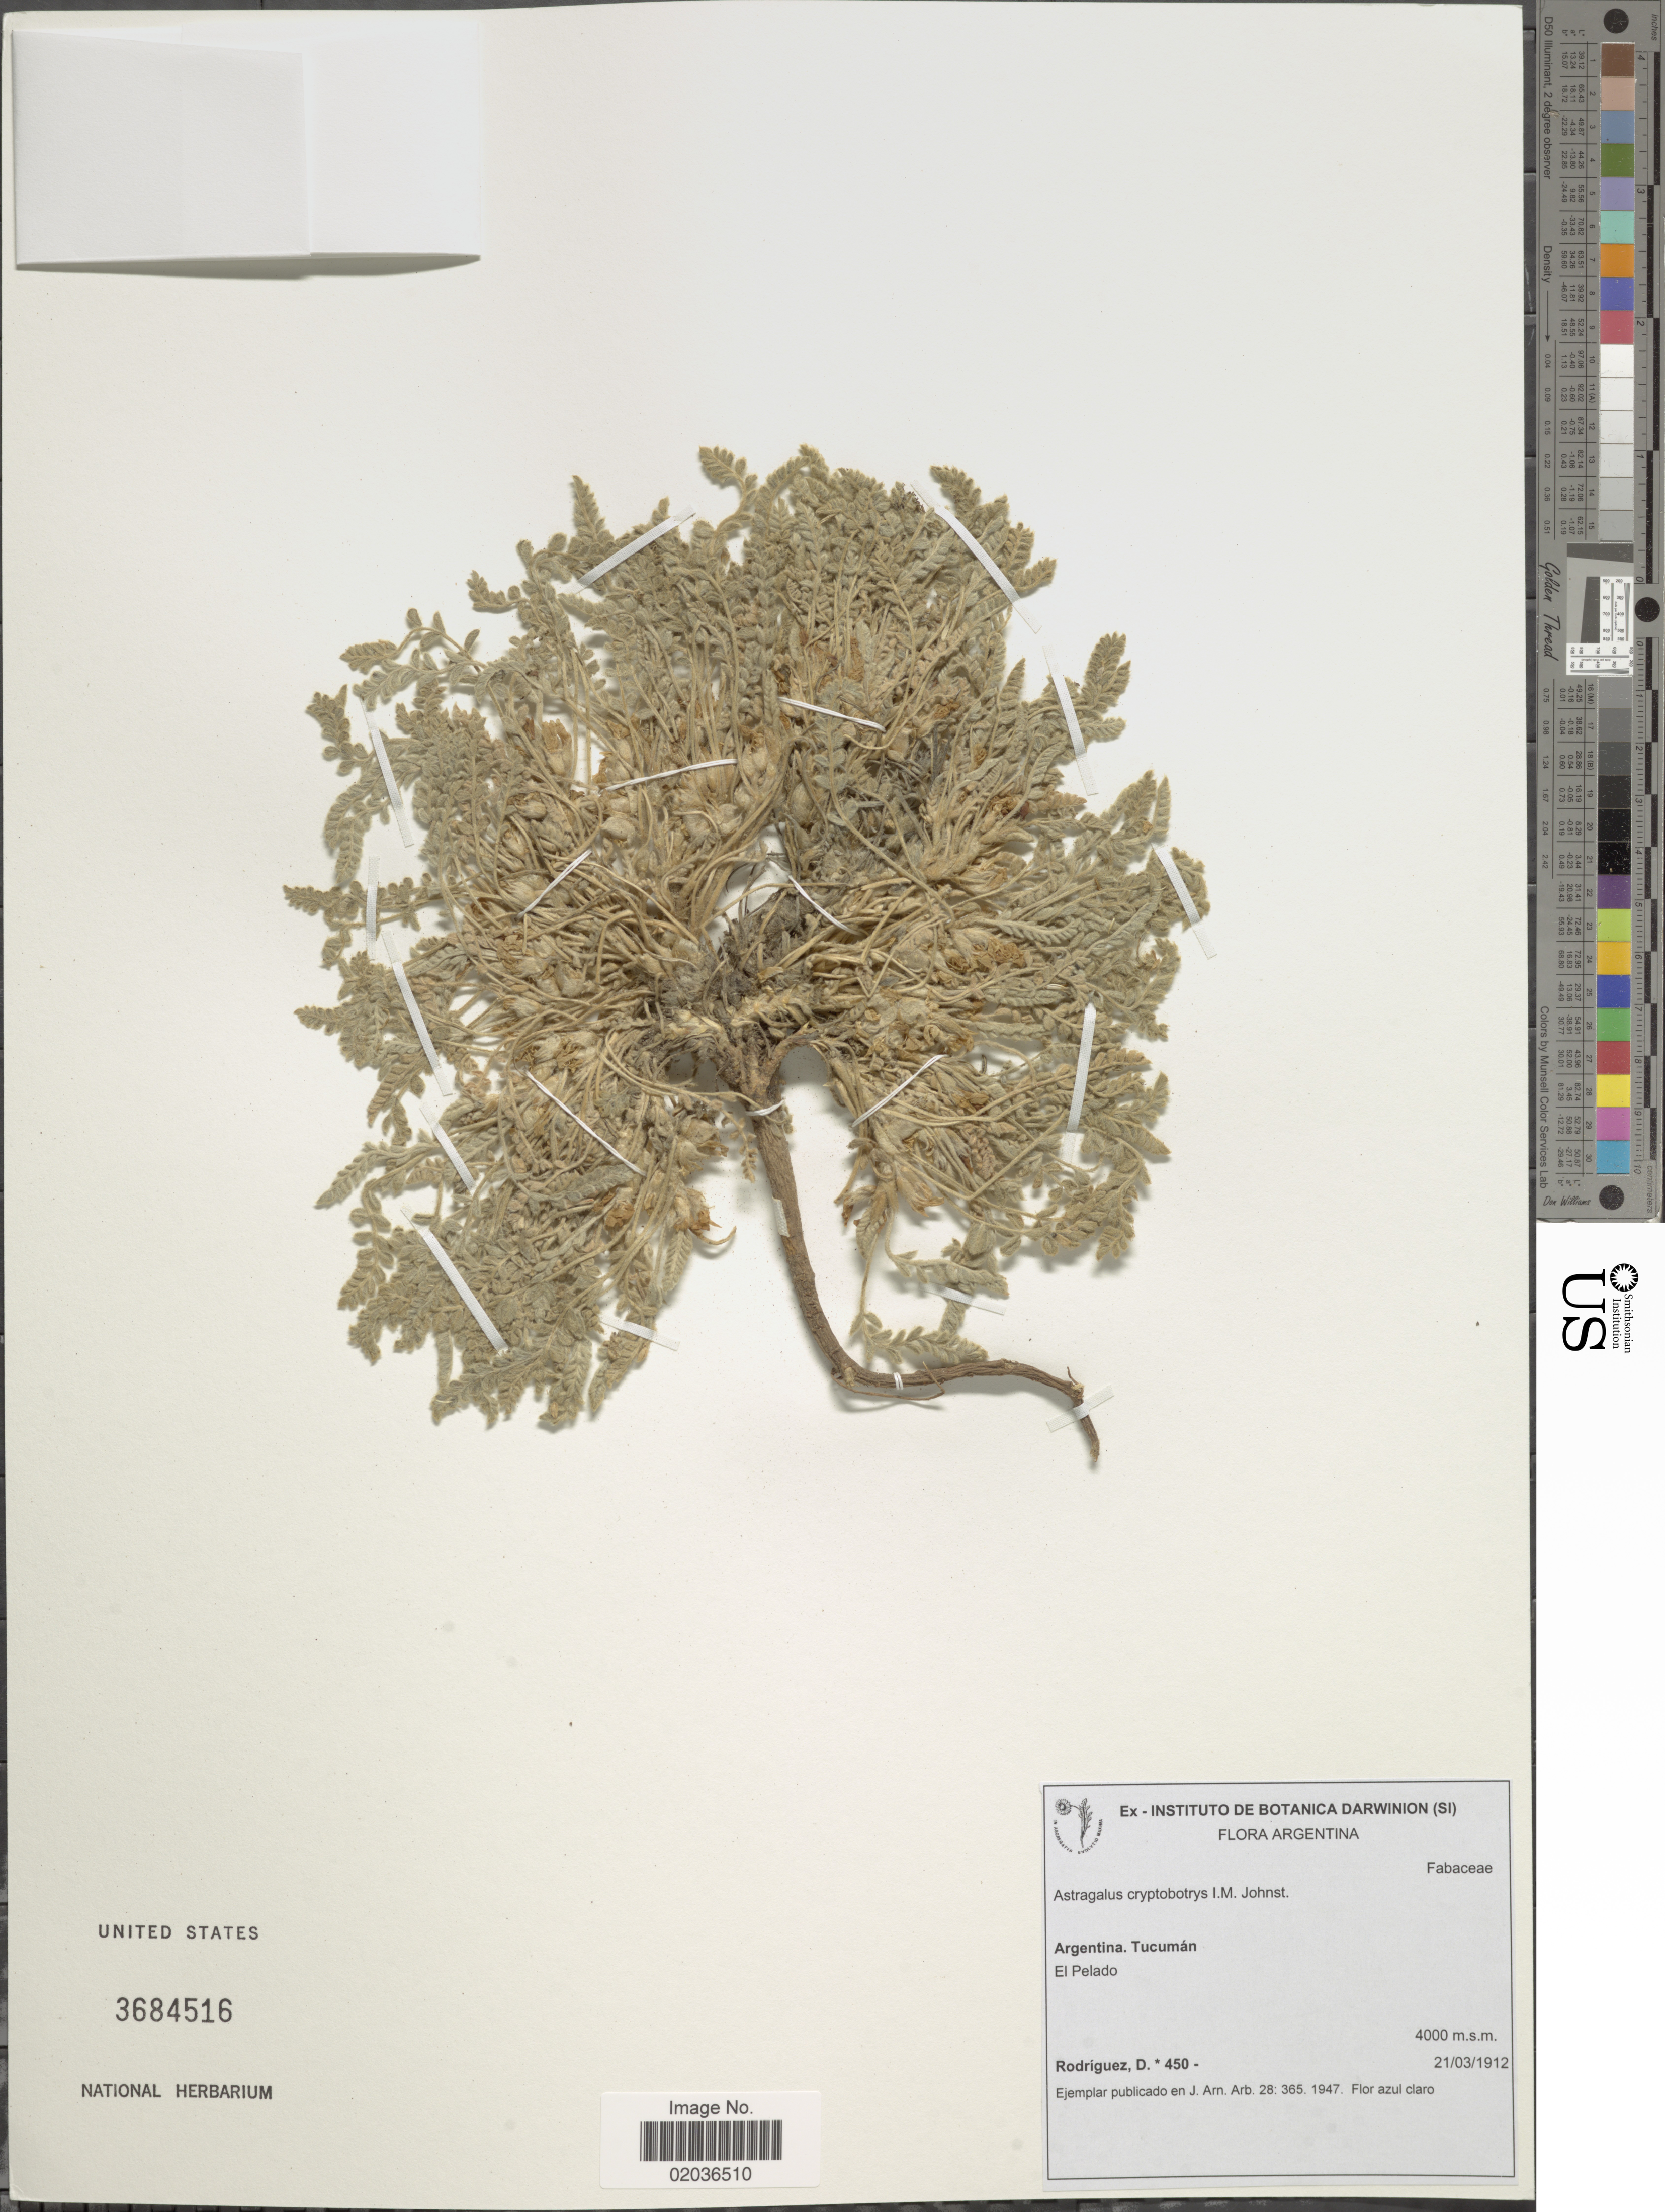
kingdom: Plantae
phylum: Tracheophyta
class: Magnoliopsida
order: Fabales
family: Fabaceae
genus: Astragalus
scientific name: Astragalus cryptobotrys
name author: I.M. Johnst.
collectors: D. Rodriguez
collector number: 450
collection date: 1912-03-21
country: Argentina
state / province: Tucuman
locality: El Pelado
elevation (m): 4000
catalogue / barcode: US 3684516